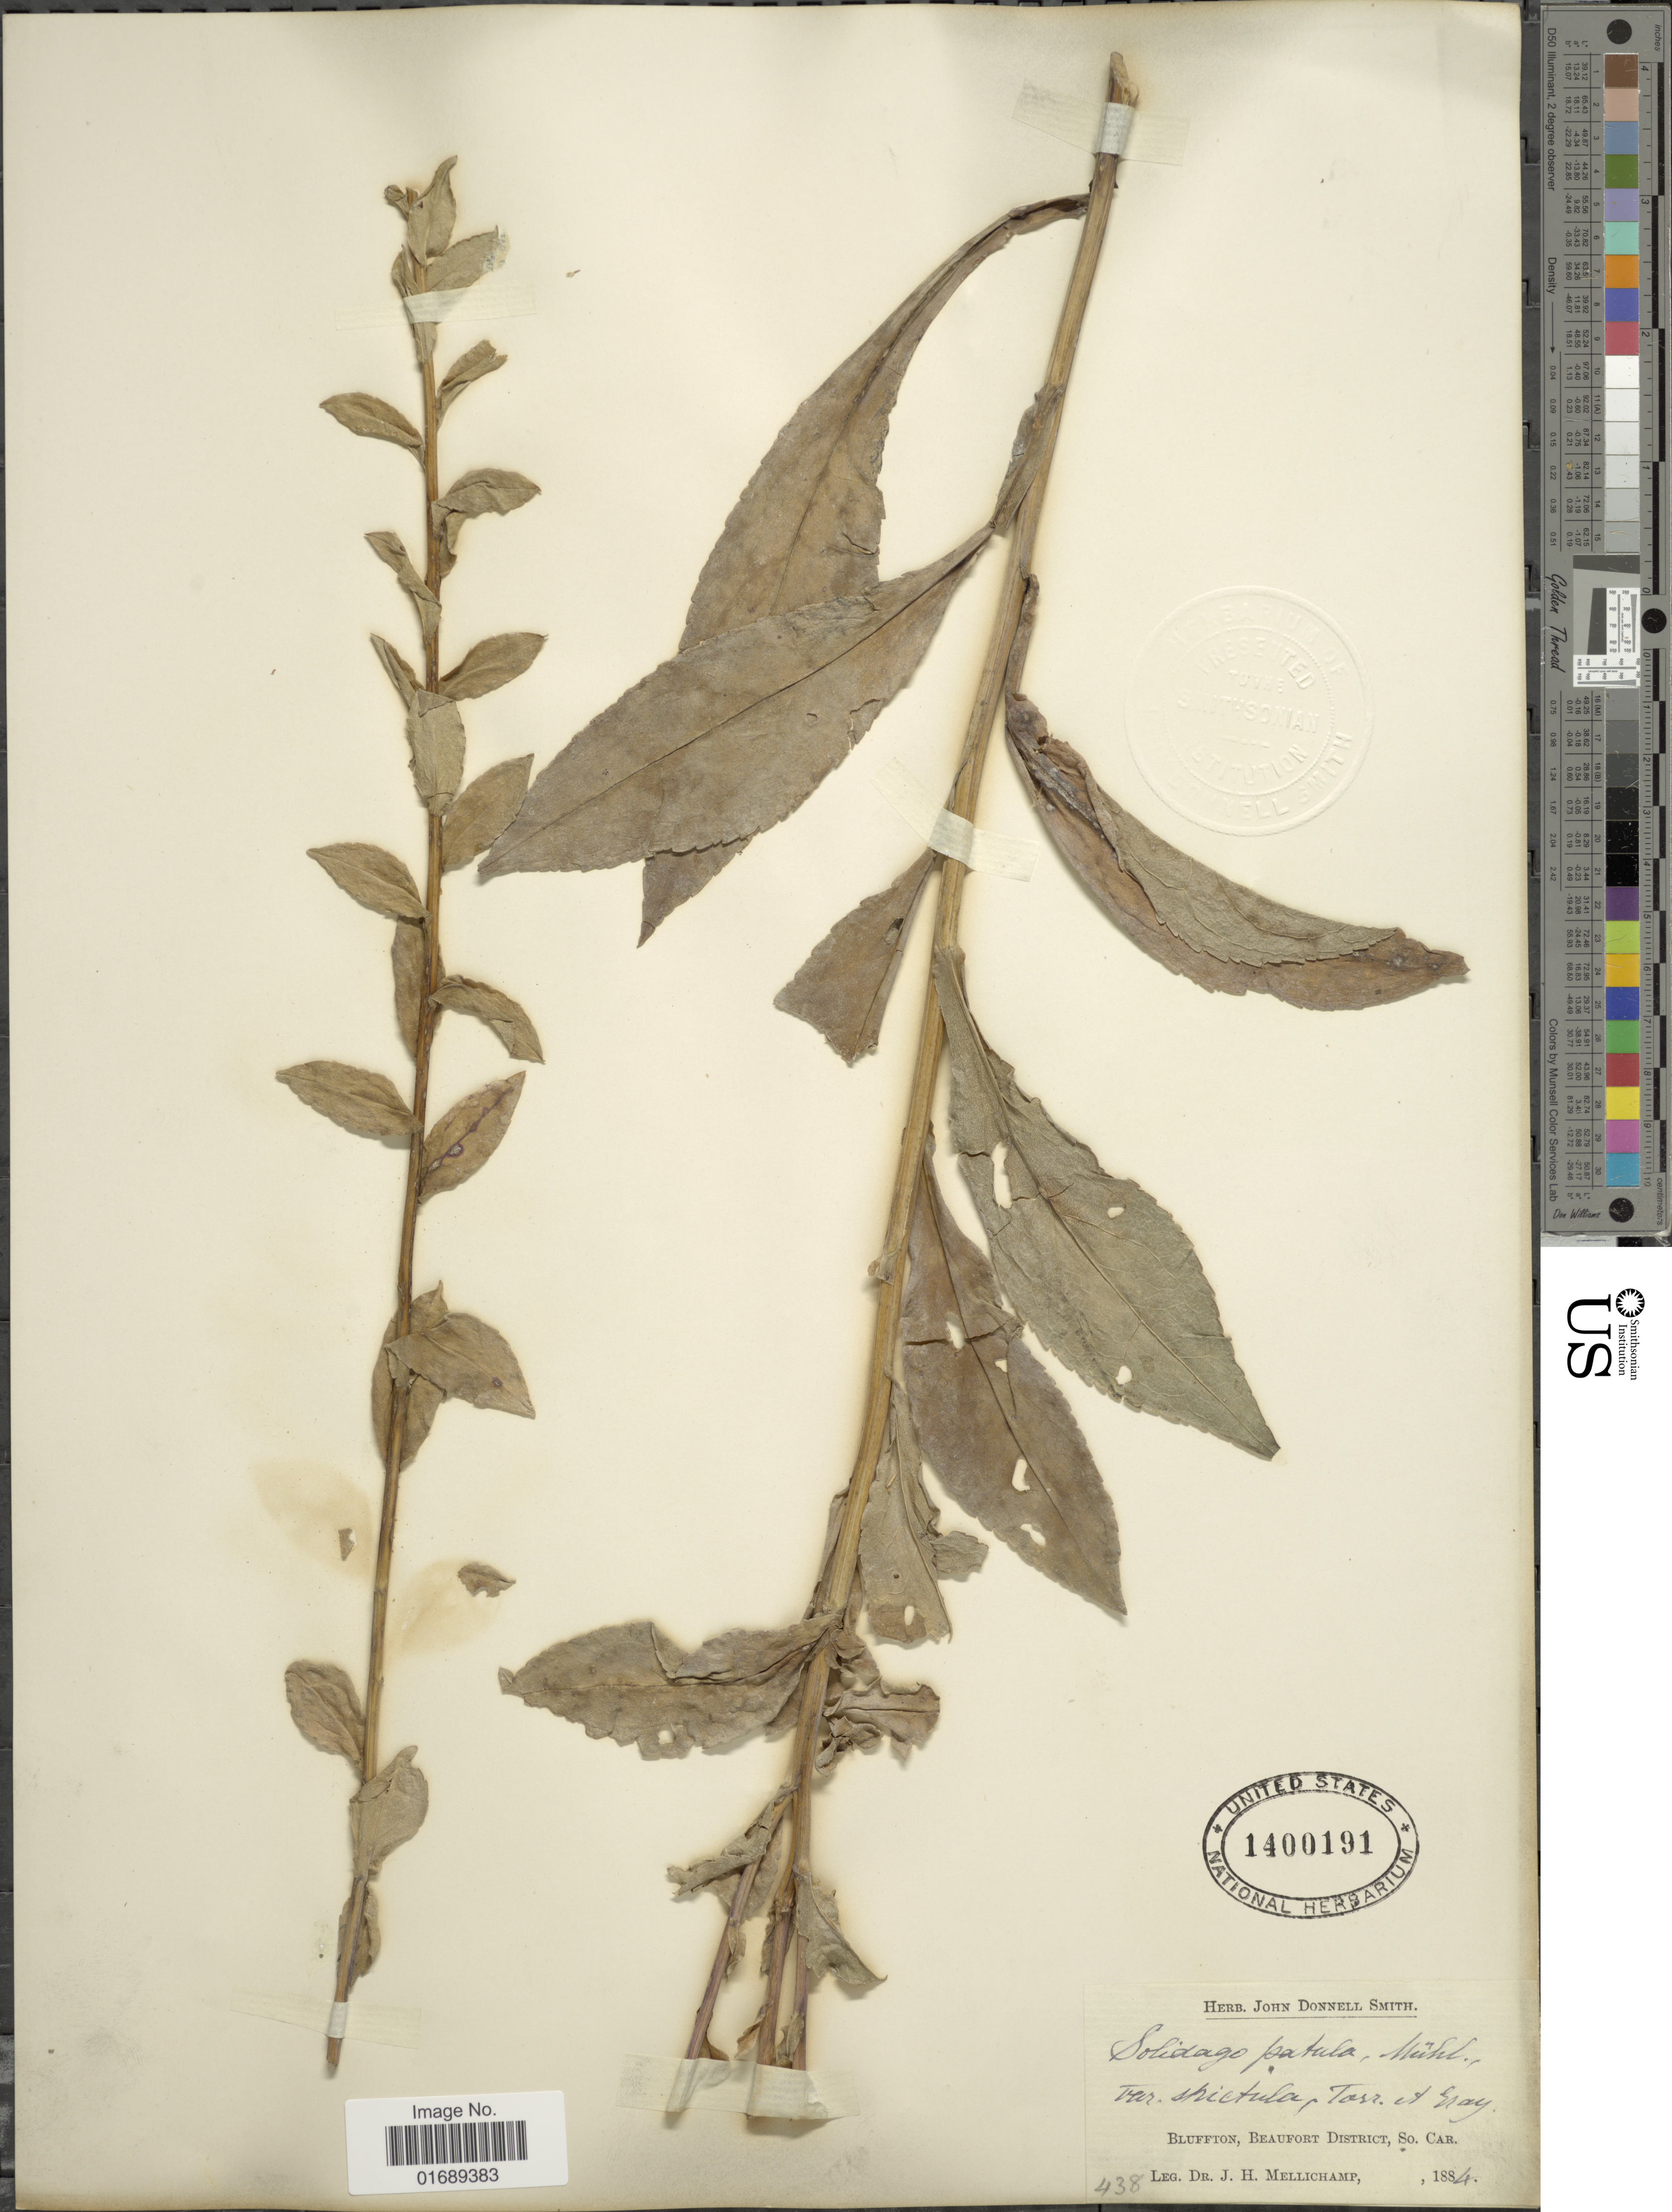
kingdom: Plantae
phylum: Tracheophyta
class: Magnoliopsida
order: Asterales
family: Asteraceae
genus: Solidago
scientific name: Solidago patula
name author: Muhl. ex Willd.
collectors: J. H. Mellichamp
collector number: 438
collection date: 1884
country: United States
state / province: South Carolina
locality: Bluffton, Beaufort District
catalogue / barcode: US 1400191